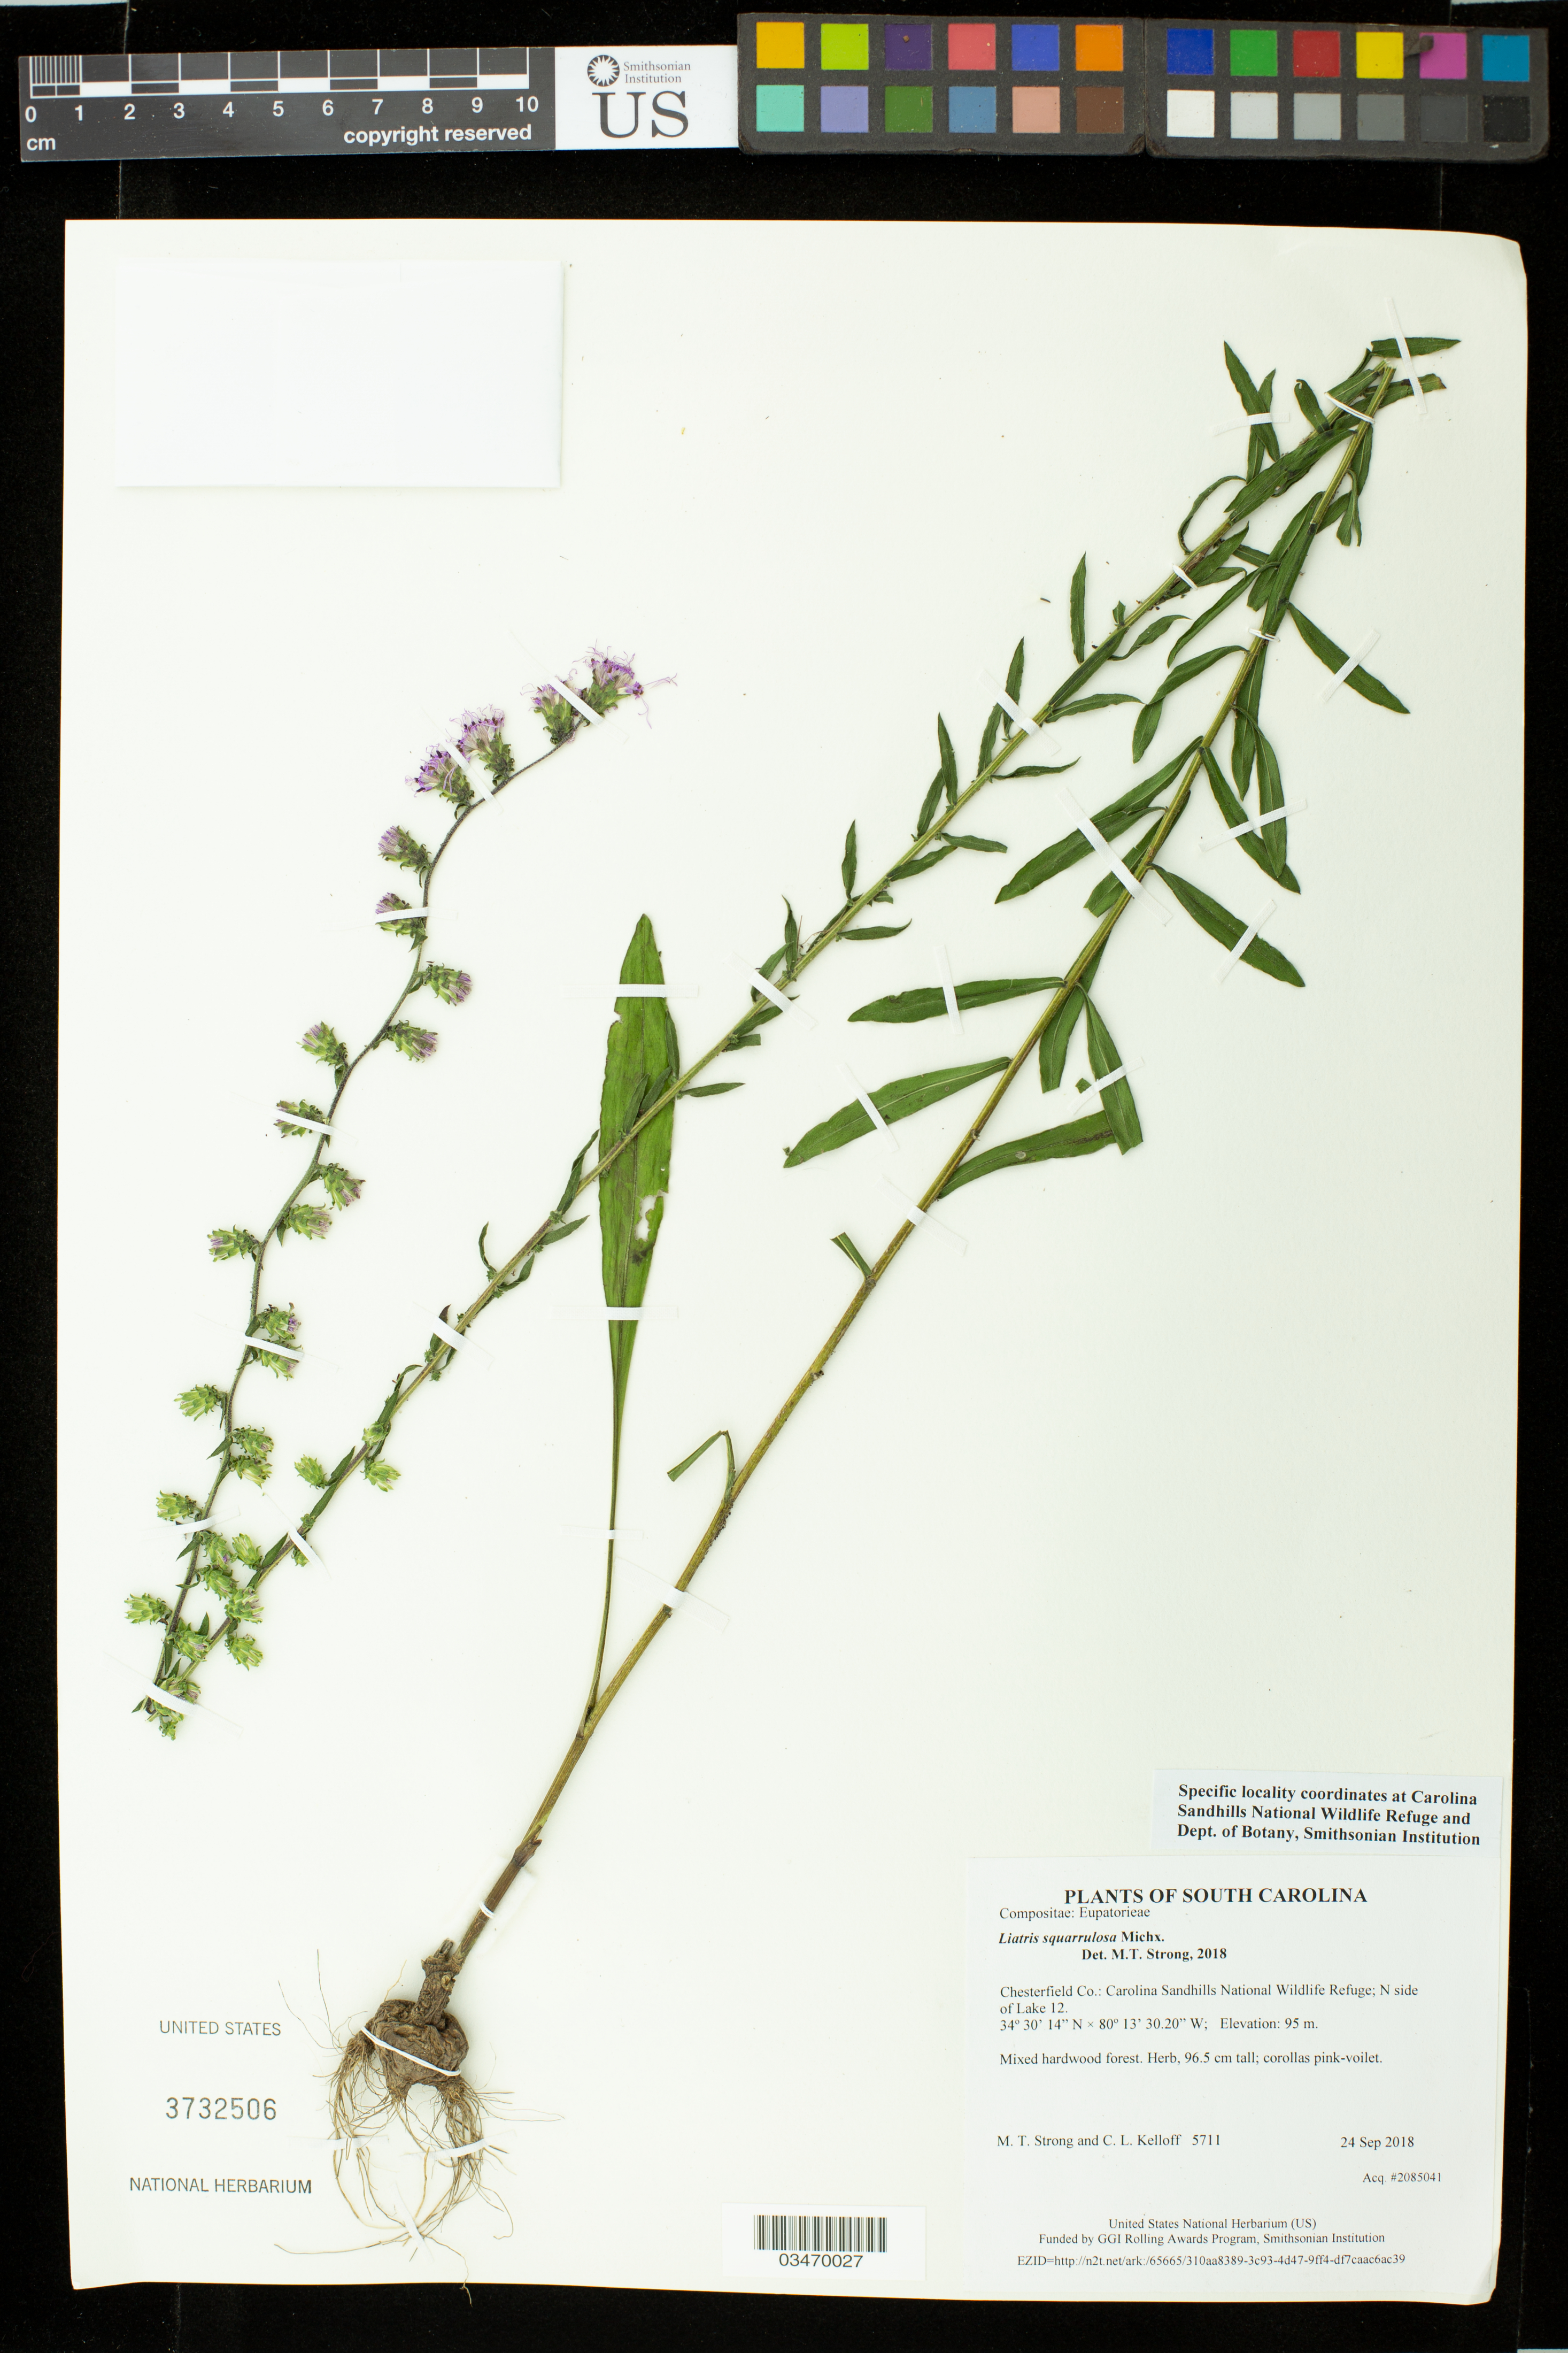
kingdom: Plantae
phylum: Tracheophyta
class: Magnoliopsida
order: Asterales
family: Asteraceae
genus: Liatris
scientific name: Liatris squarrulosa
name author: Michx.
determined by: Strong, M. T., (US), Smithsonian Institution - National Museum of Natural History (UNITED STATES)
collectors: M. T. Strong & C. L. Kelloff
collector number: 5711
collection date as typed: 24 Sep 2018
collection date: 2018-09-24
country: United States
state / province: South Carolina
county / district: Chesterfield Co.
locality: Carolina Sandhills National Wildlife Refuge; along shallow margins of Lake 12, N side of lake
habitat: Mixed hardwood forest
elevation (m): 95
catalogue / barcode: US 3732506